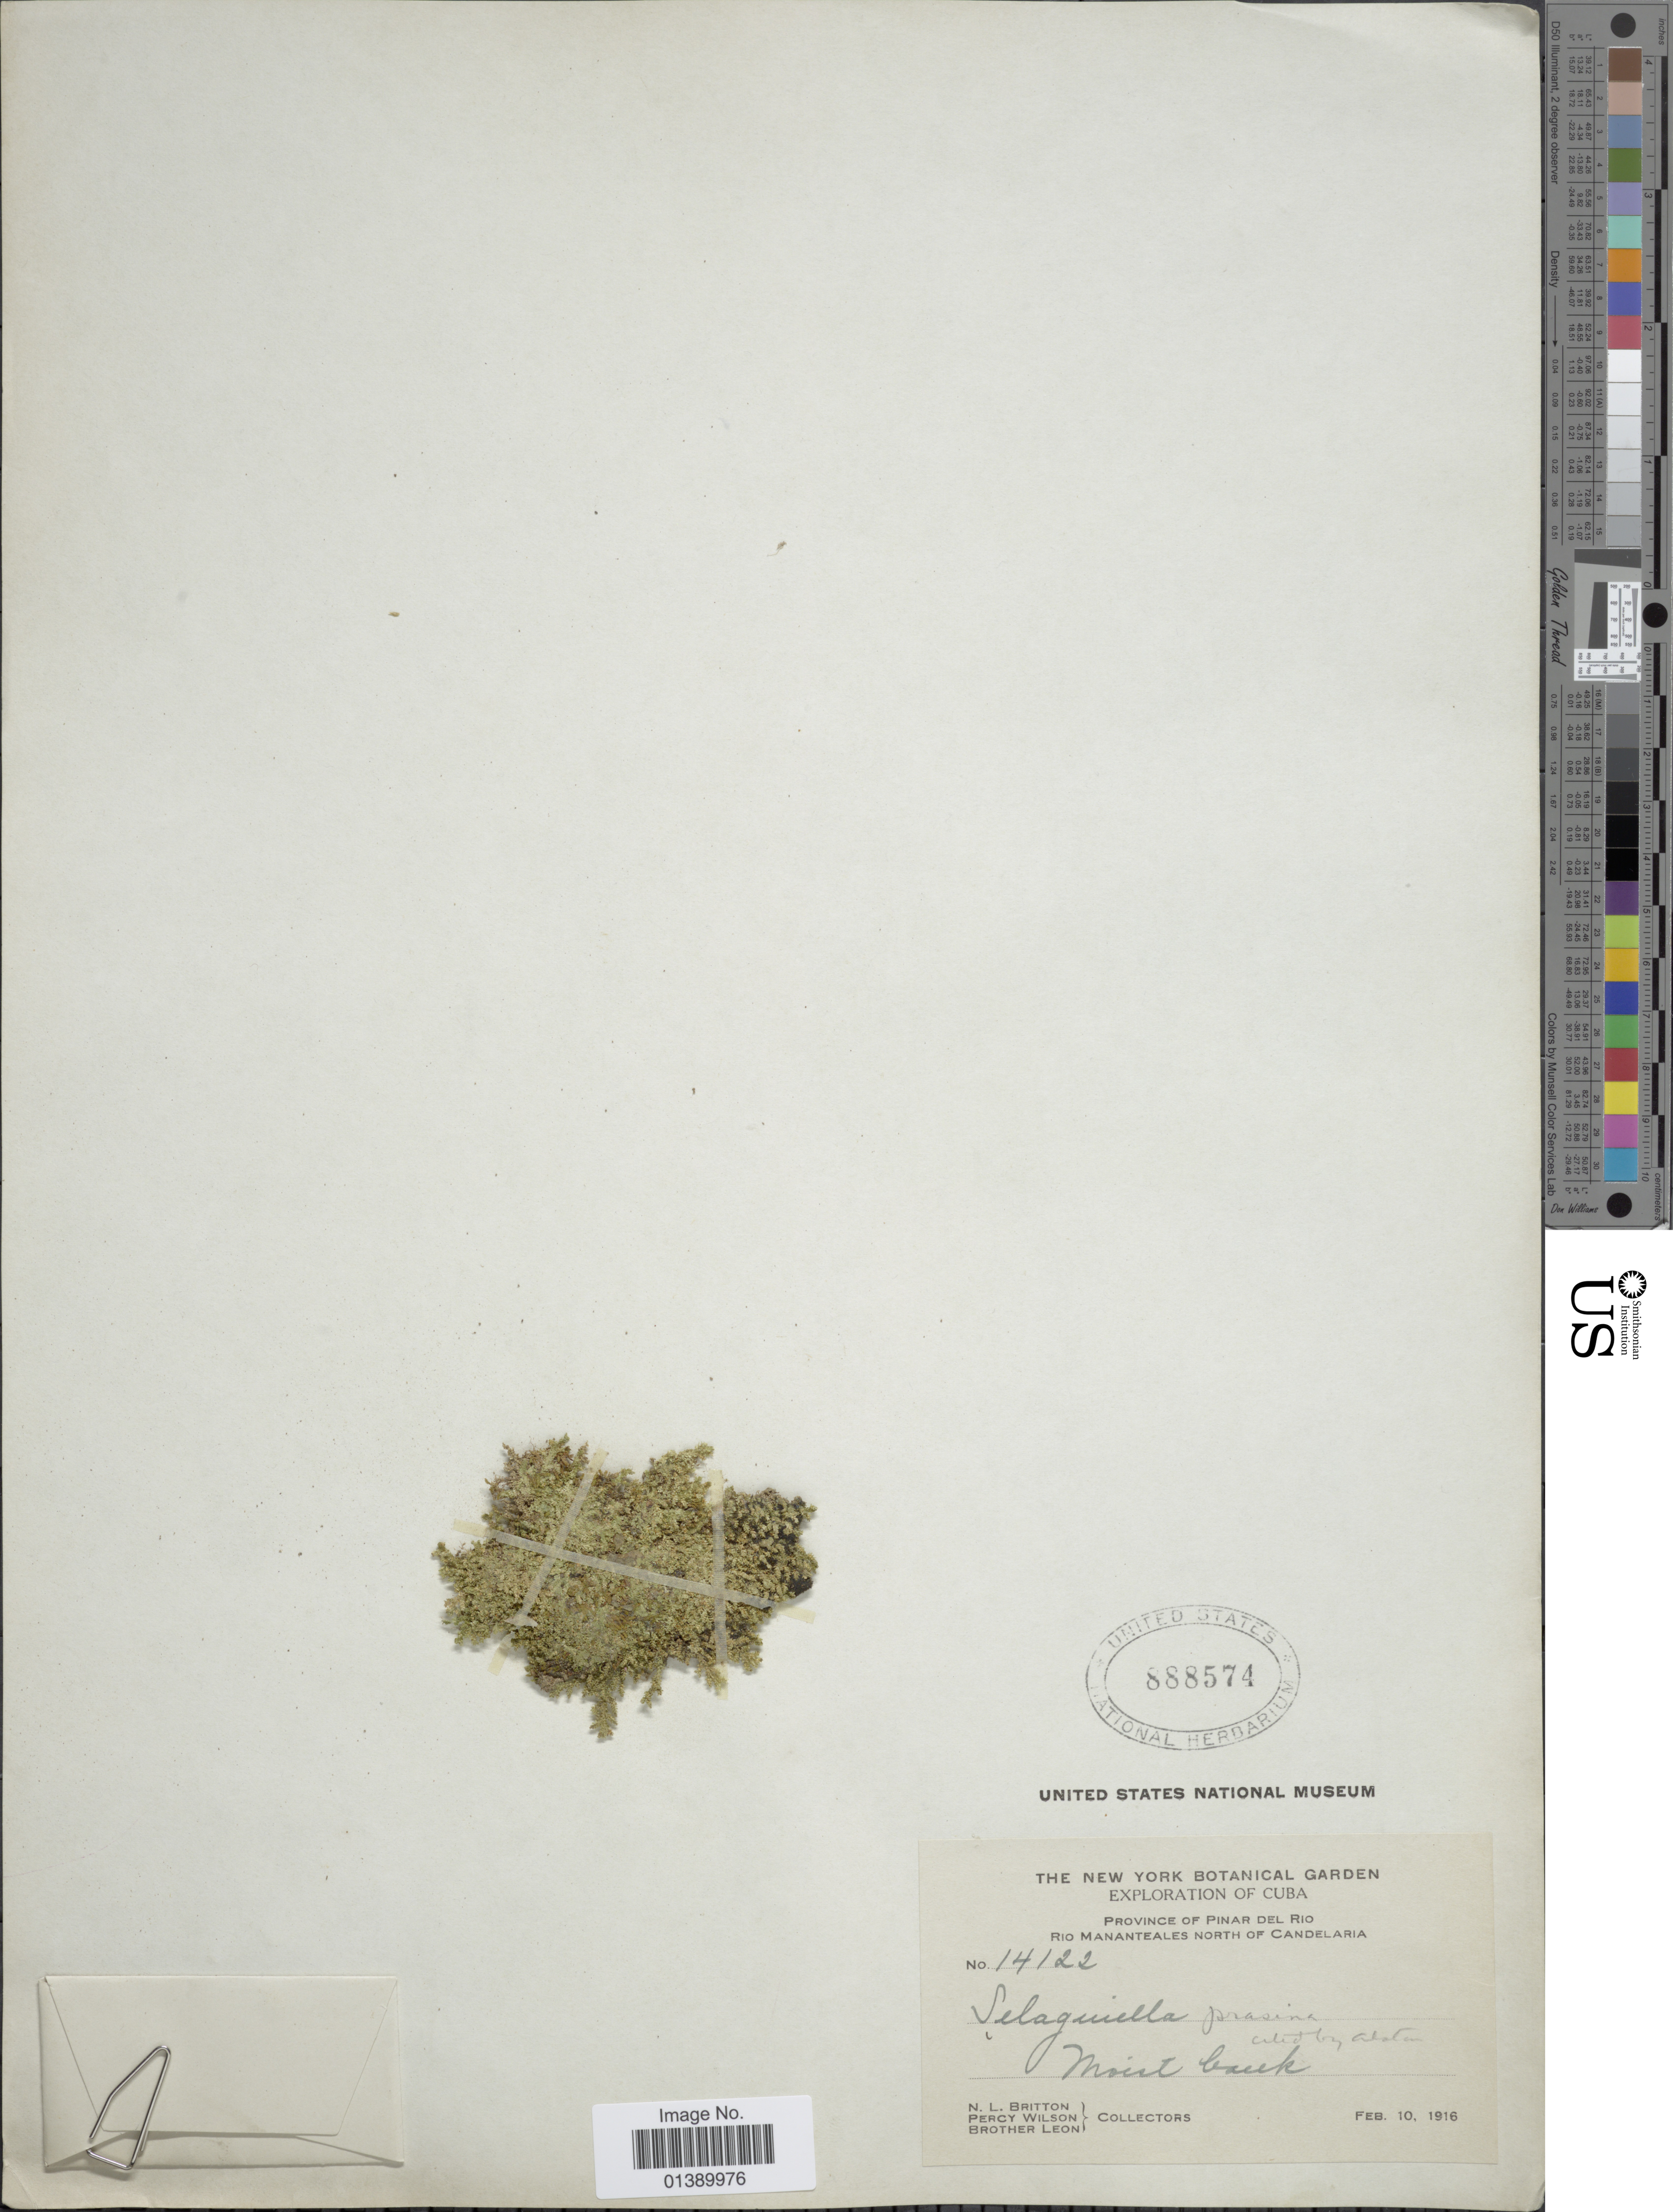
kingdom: Plantae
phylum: Tracheophyta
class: Lycopodiopsida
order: Selaginellales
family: Selaginellaceae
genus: Selaginella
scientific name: Selaginella prasina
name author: Baker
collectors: N. Briton, P. Wilson & F. Leon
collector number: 14122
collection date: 1916-02-10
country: Cuba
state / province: Pinar del Río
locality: Rio Mamateales North of Candelaria, Moist Creek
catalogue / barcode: US 888574